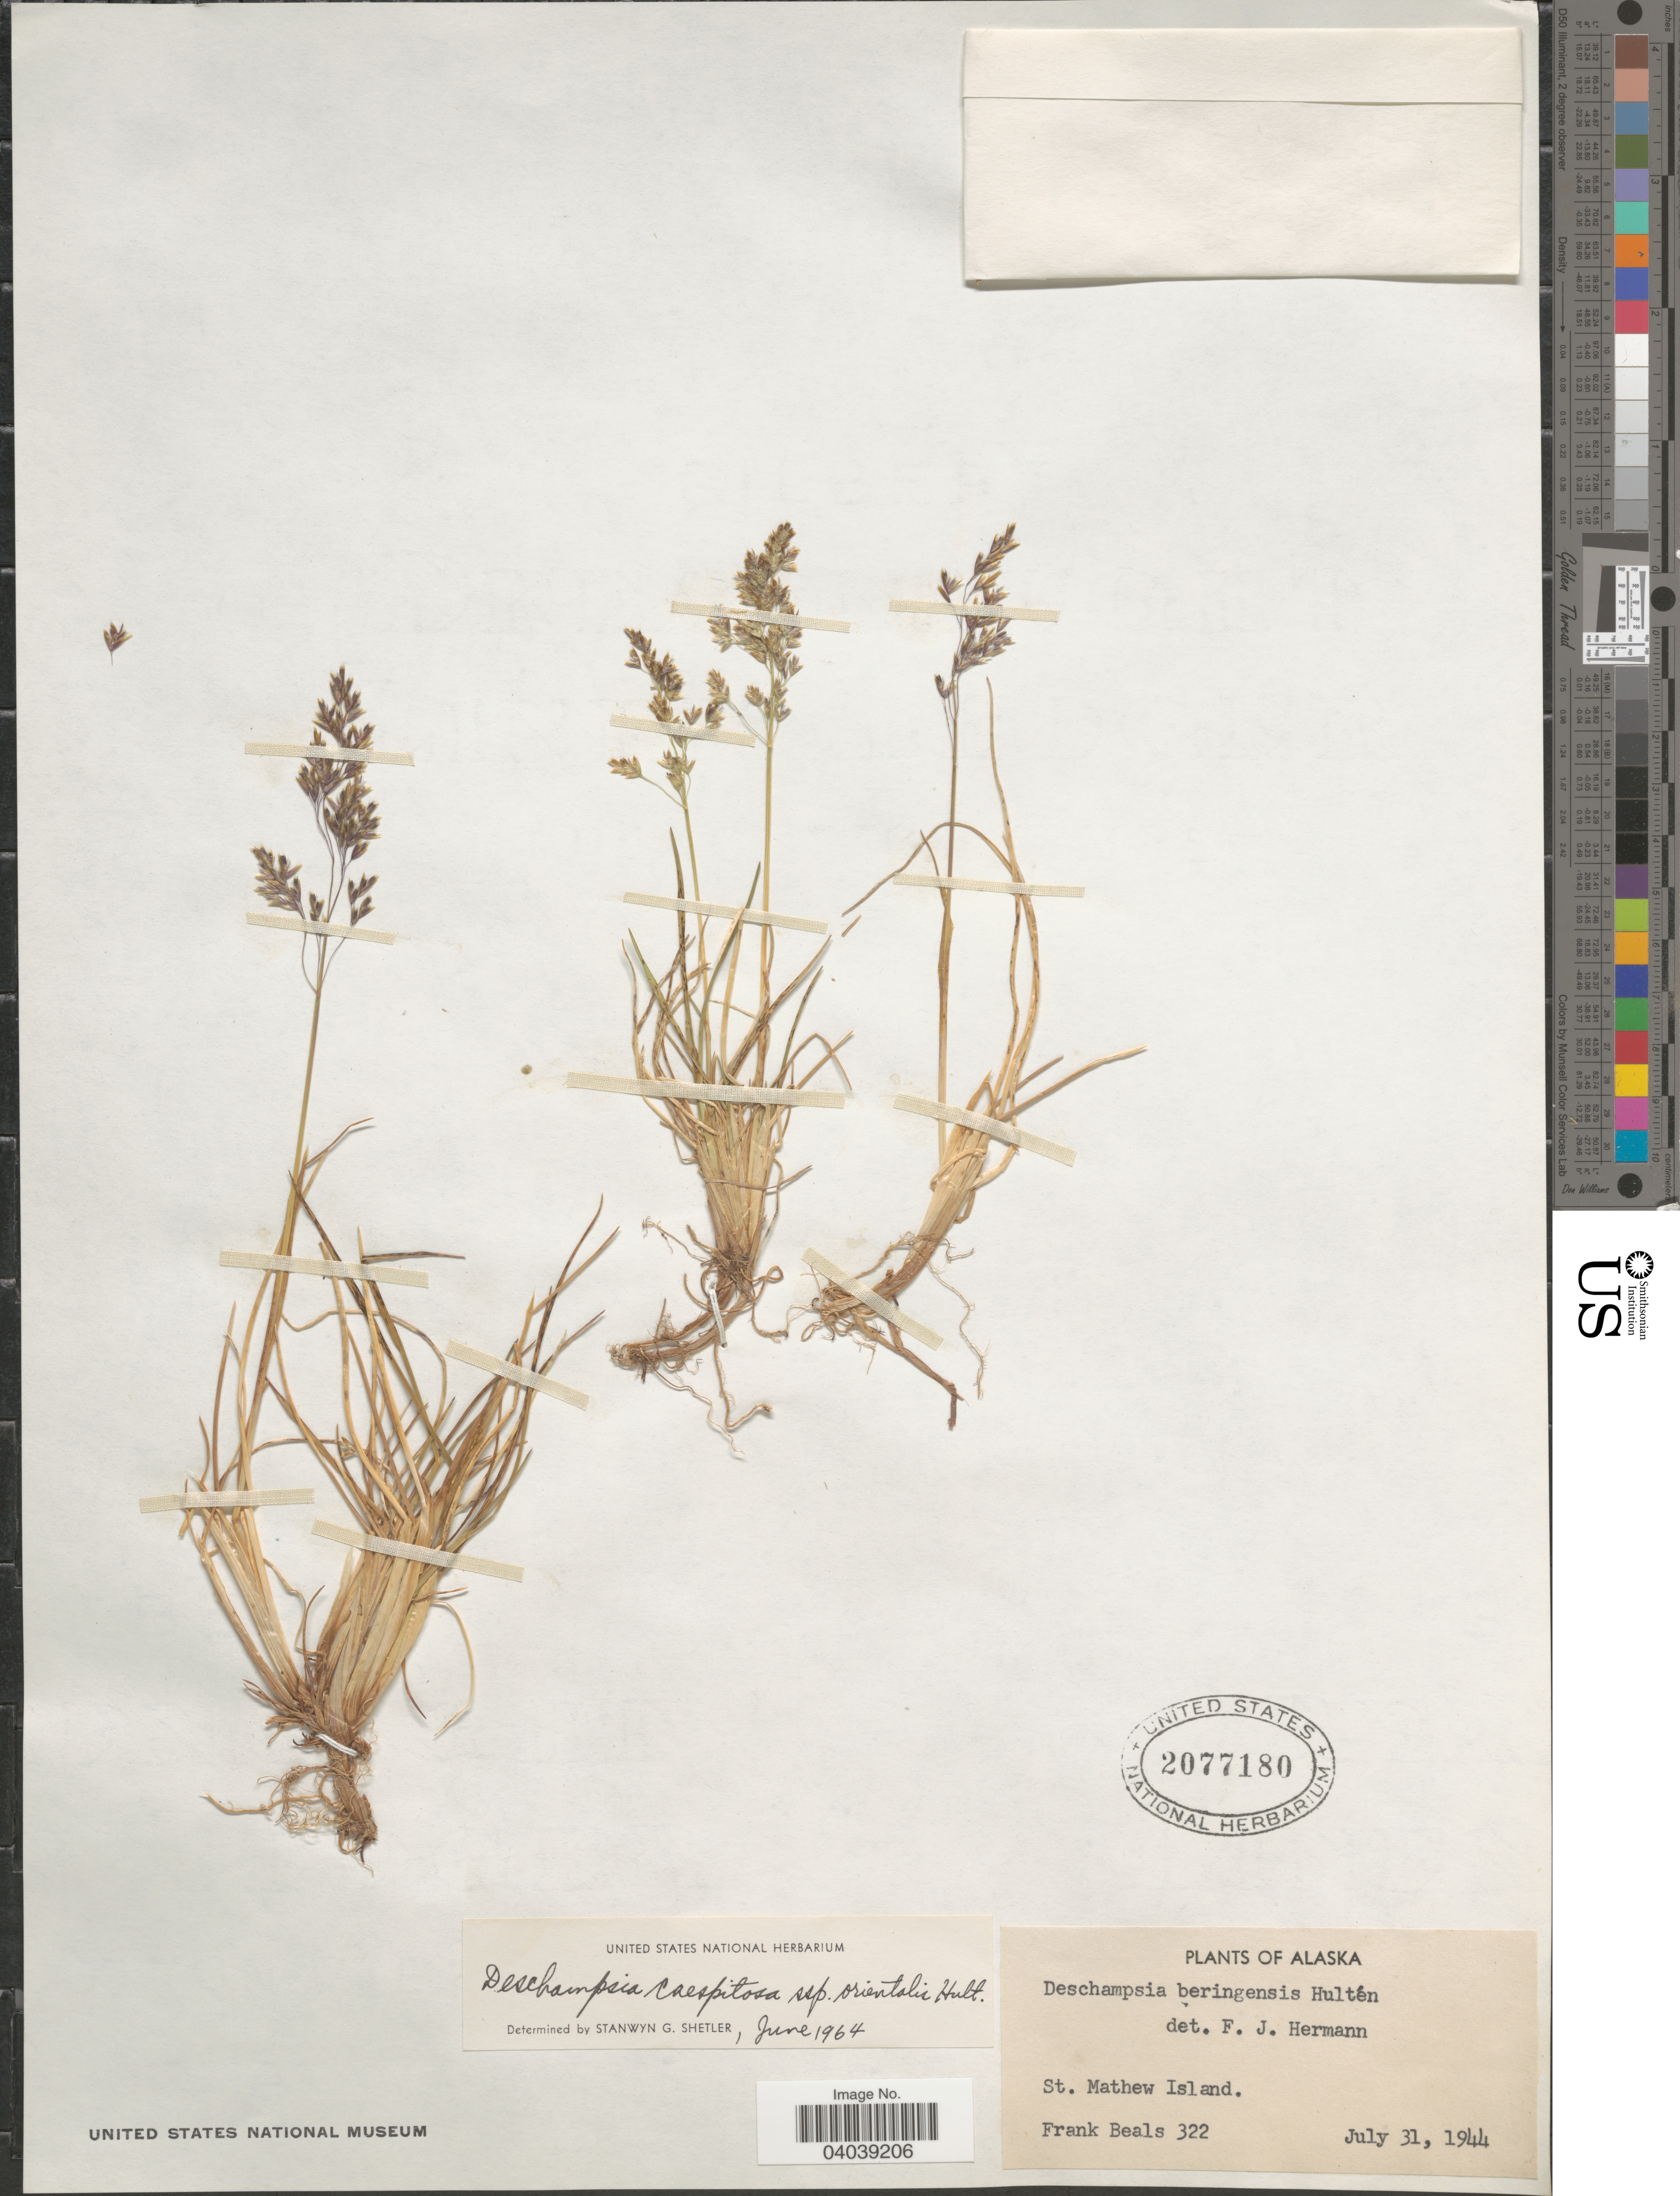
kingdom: Plantae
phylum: Tracheophyta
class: Liliopsida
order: Poales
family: Poaceae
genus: Deschampsia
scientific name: Deschampsia cespitosa subsp. orientalis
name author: Hultén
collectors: F. Beals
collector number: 322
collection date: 1944-07-31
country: United States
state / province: Alaska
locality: St. Mathew Island.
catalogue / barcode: US 2077180